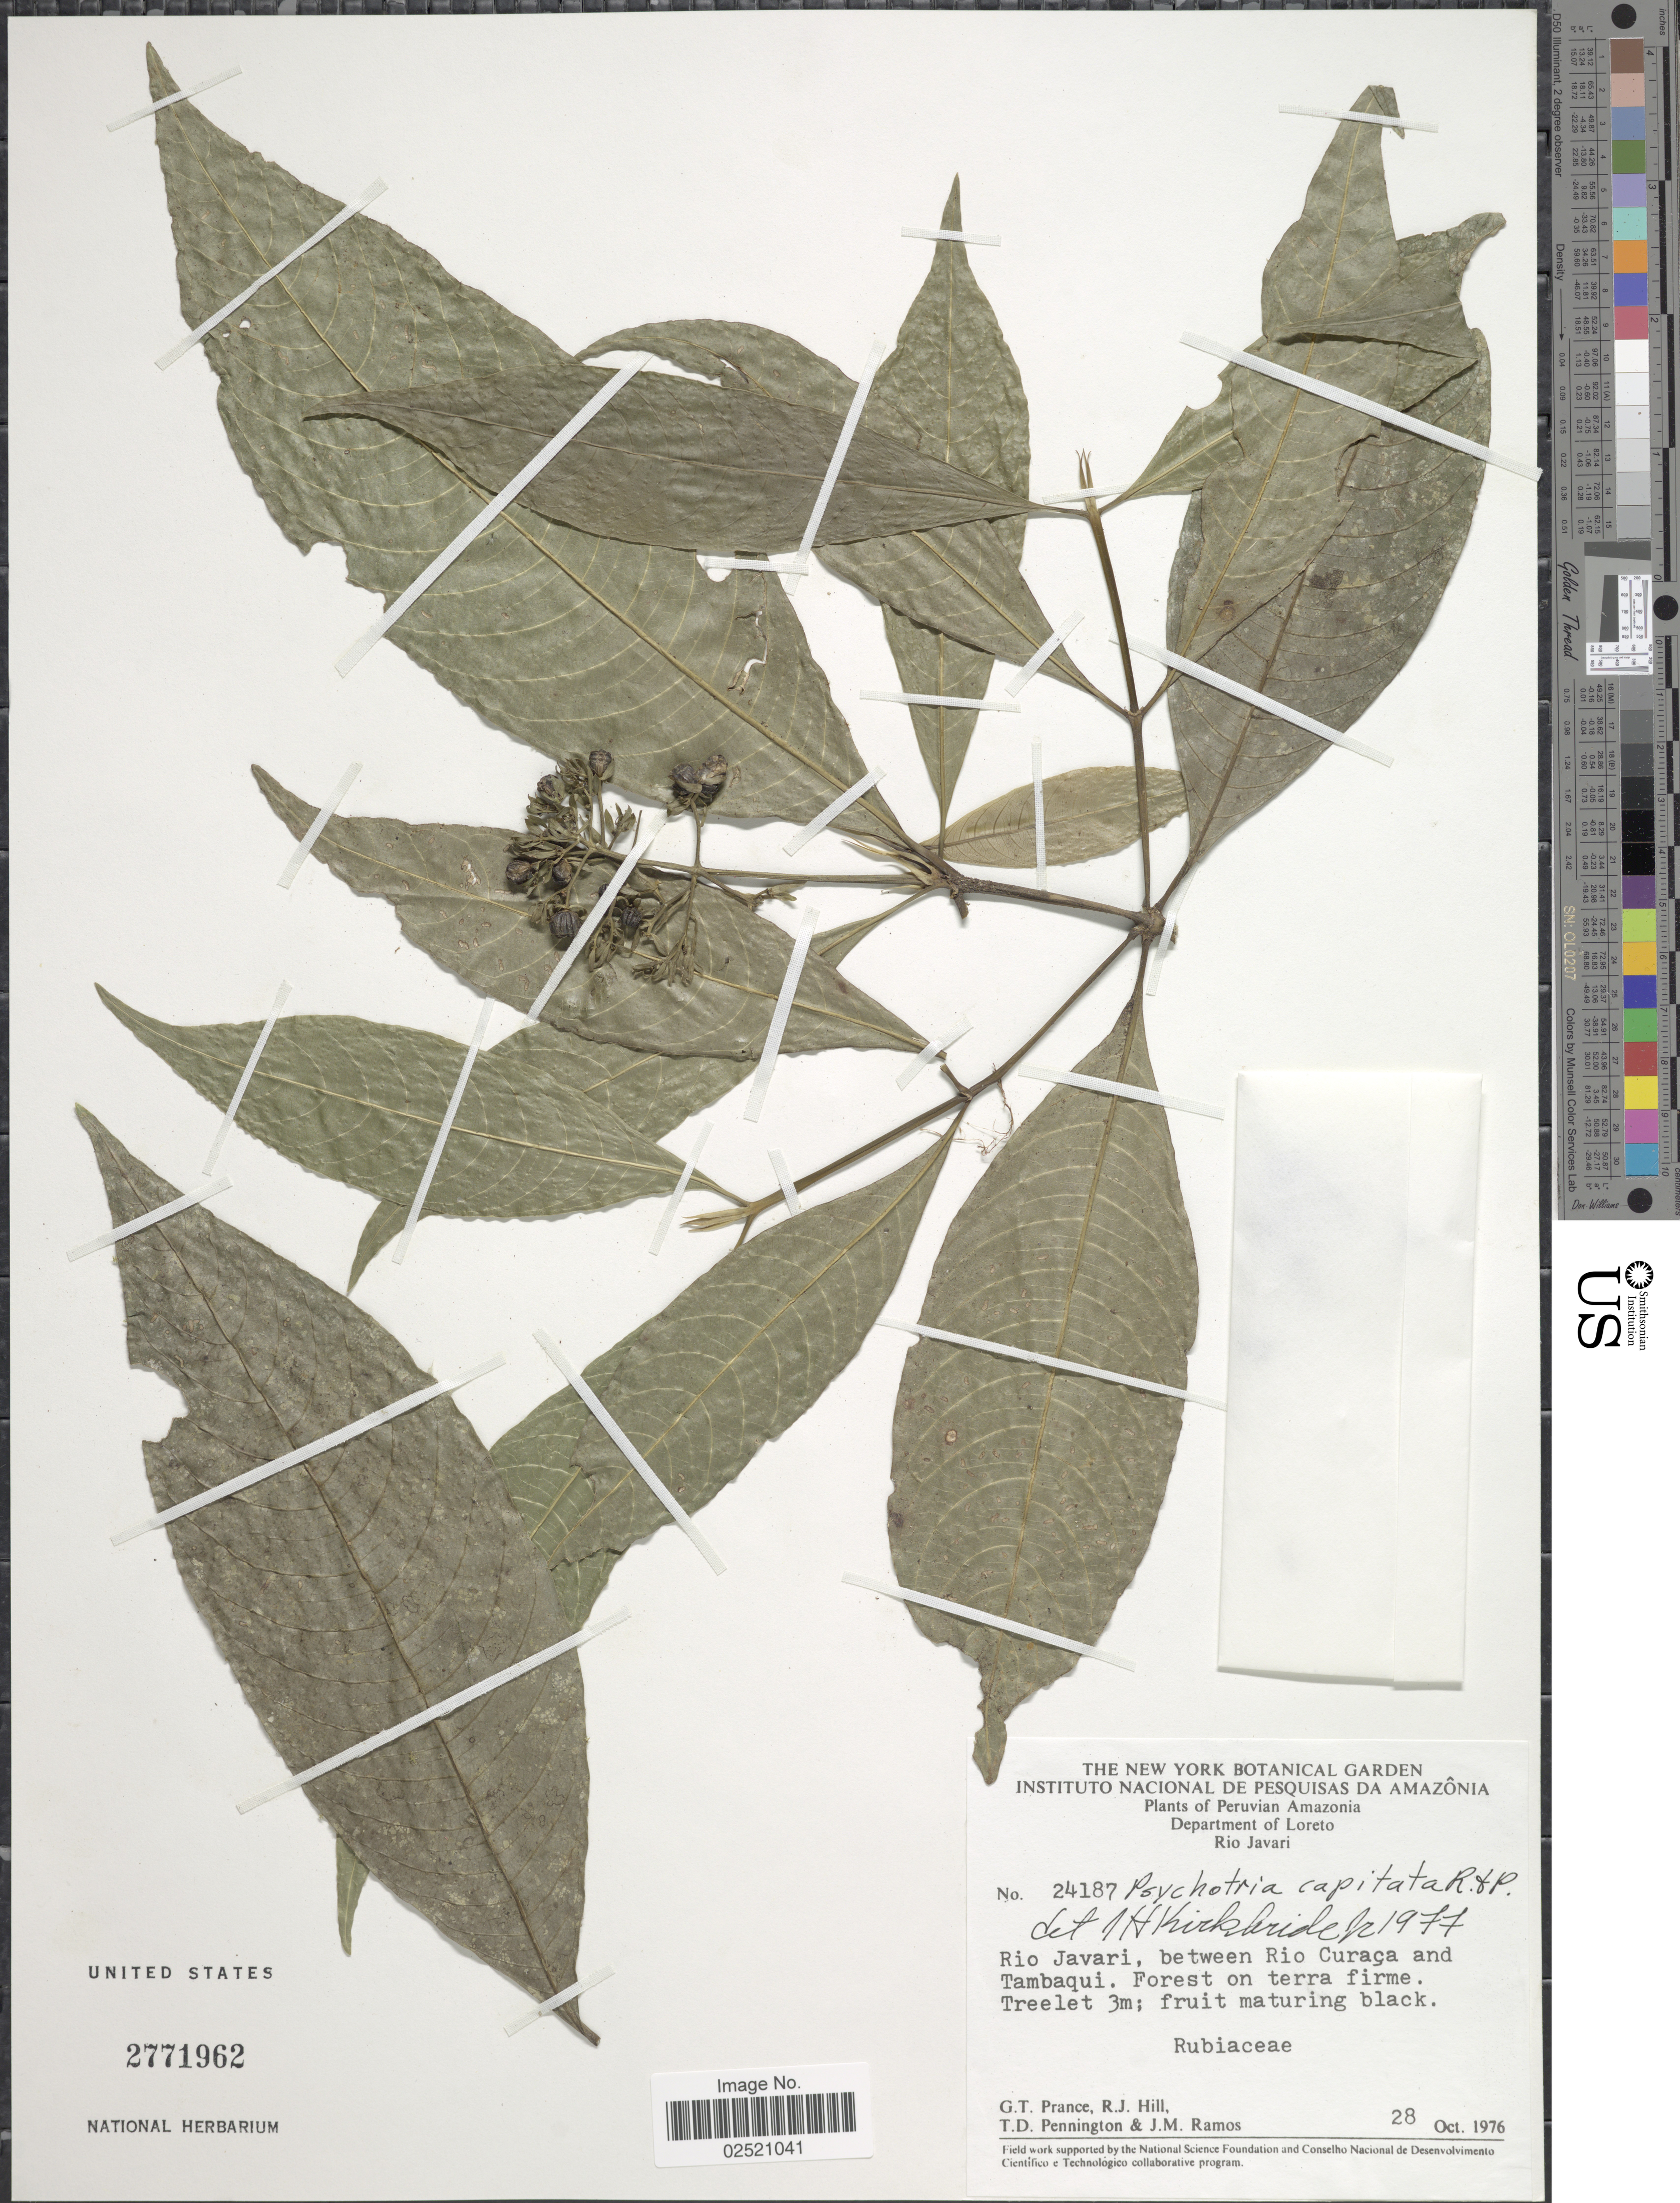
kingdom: Plantae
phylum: Tracheophyta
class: Magnoliopsida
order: Gentianales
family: Rubiaceae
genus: Psychotria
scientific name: Psychotria capitata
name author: Ruiz & Pav.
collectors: G. T. Prance, R. J. Hill, T. D. Pennington & J. M. Ramos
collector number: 24187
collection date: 1976-10-28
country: Peru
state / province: Loreto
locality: Peruvian Amazonia, Rio Javari, between Rio Curaca and Tambaqui, forest on terra firme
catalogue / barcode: US 2771962